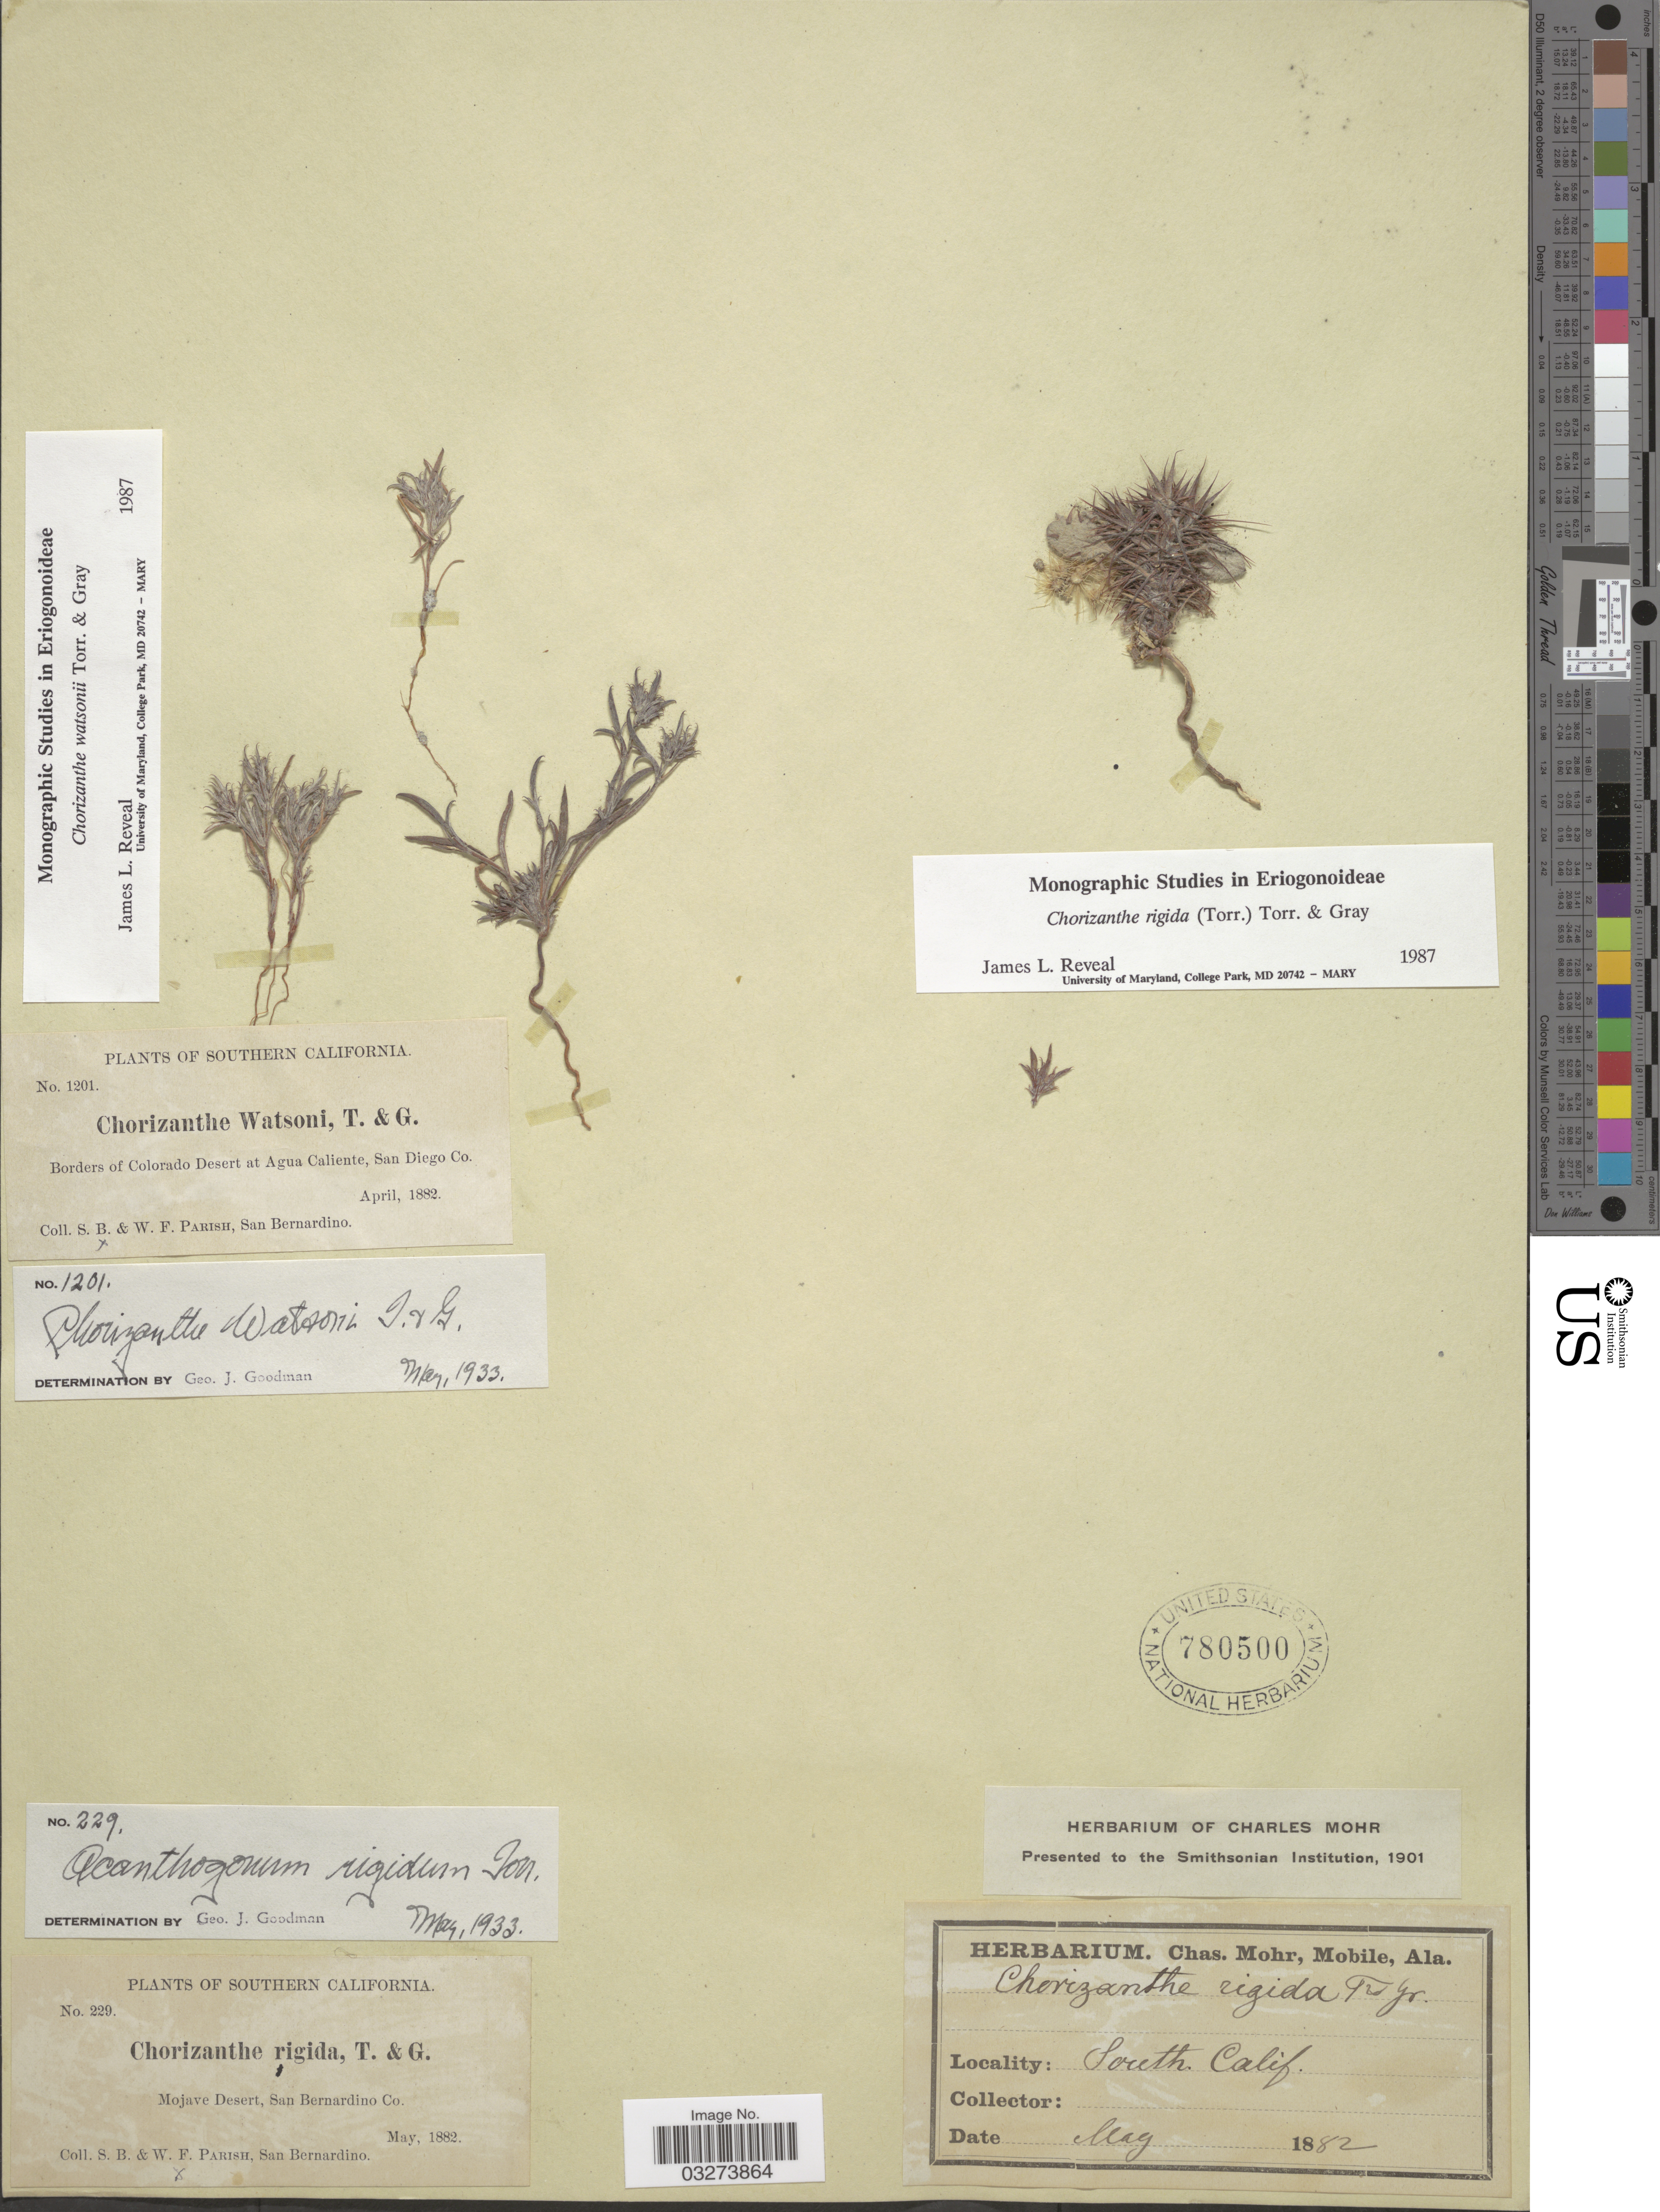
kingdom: Plantae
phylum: Tracheophyta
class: Magnoliopsida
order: Caryophyllales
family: Polygonaceae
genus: Chorizanthe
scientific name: Chorizanthe watsonii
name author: Torr. & A. Gray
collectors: S. B. Parish & W. F. Parish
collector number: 1201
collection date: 1882-04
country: United States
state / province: California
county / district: San Diego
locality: Southern California. Borders of Colorado Desert at Agua Caliente, San Diego Co.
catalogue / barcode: US 780500